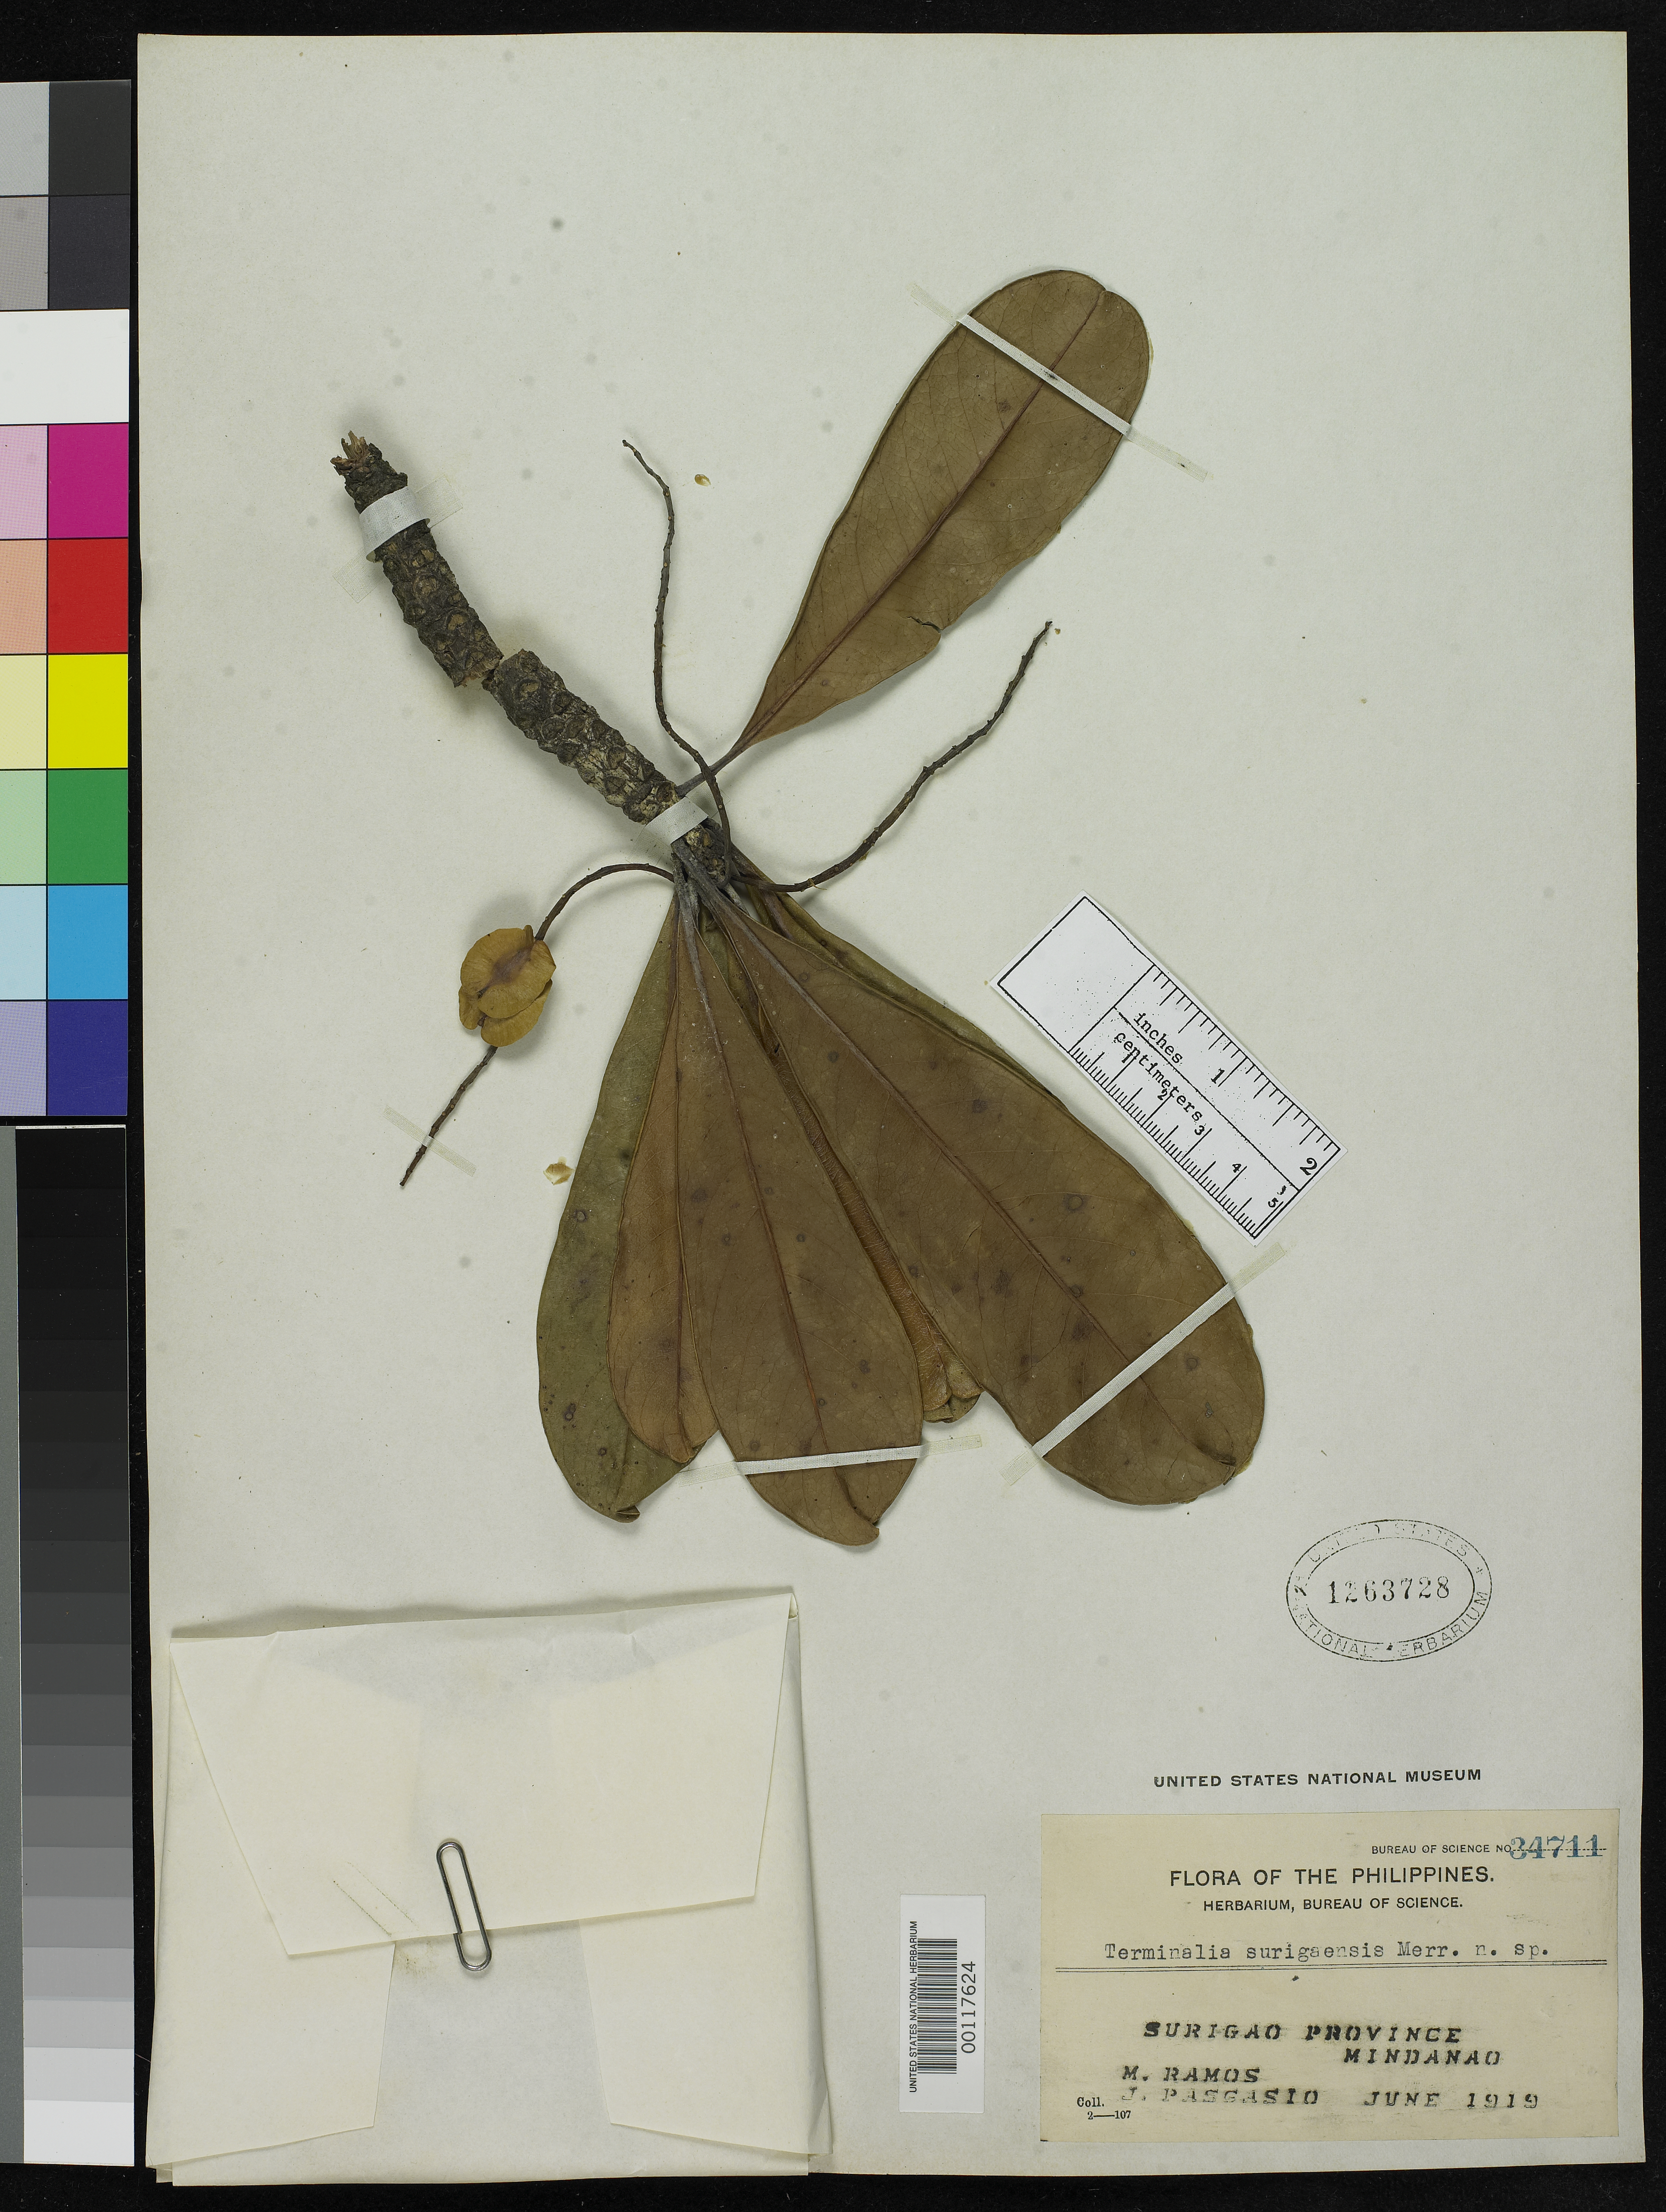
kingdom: Plantae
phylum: Tracheophyta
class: Magnoliopsida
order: Myrtales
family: Combretaceae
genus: Terminalia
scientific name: Terminalia surigaensis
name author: Merr.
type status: Isotype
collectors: M. Ramos & J. Pascasio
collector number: Bur. Sci. 34711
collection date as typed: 15 Jun 1919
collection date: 1919-06-15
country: Philippines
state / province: Caraga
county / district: Surigao del Norte / Surigao del Sur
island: Mindanao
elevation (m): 350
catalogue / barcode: US 1263728